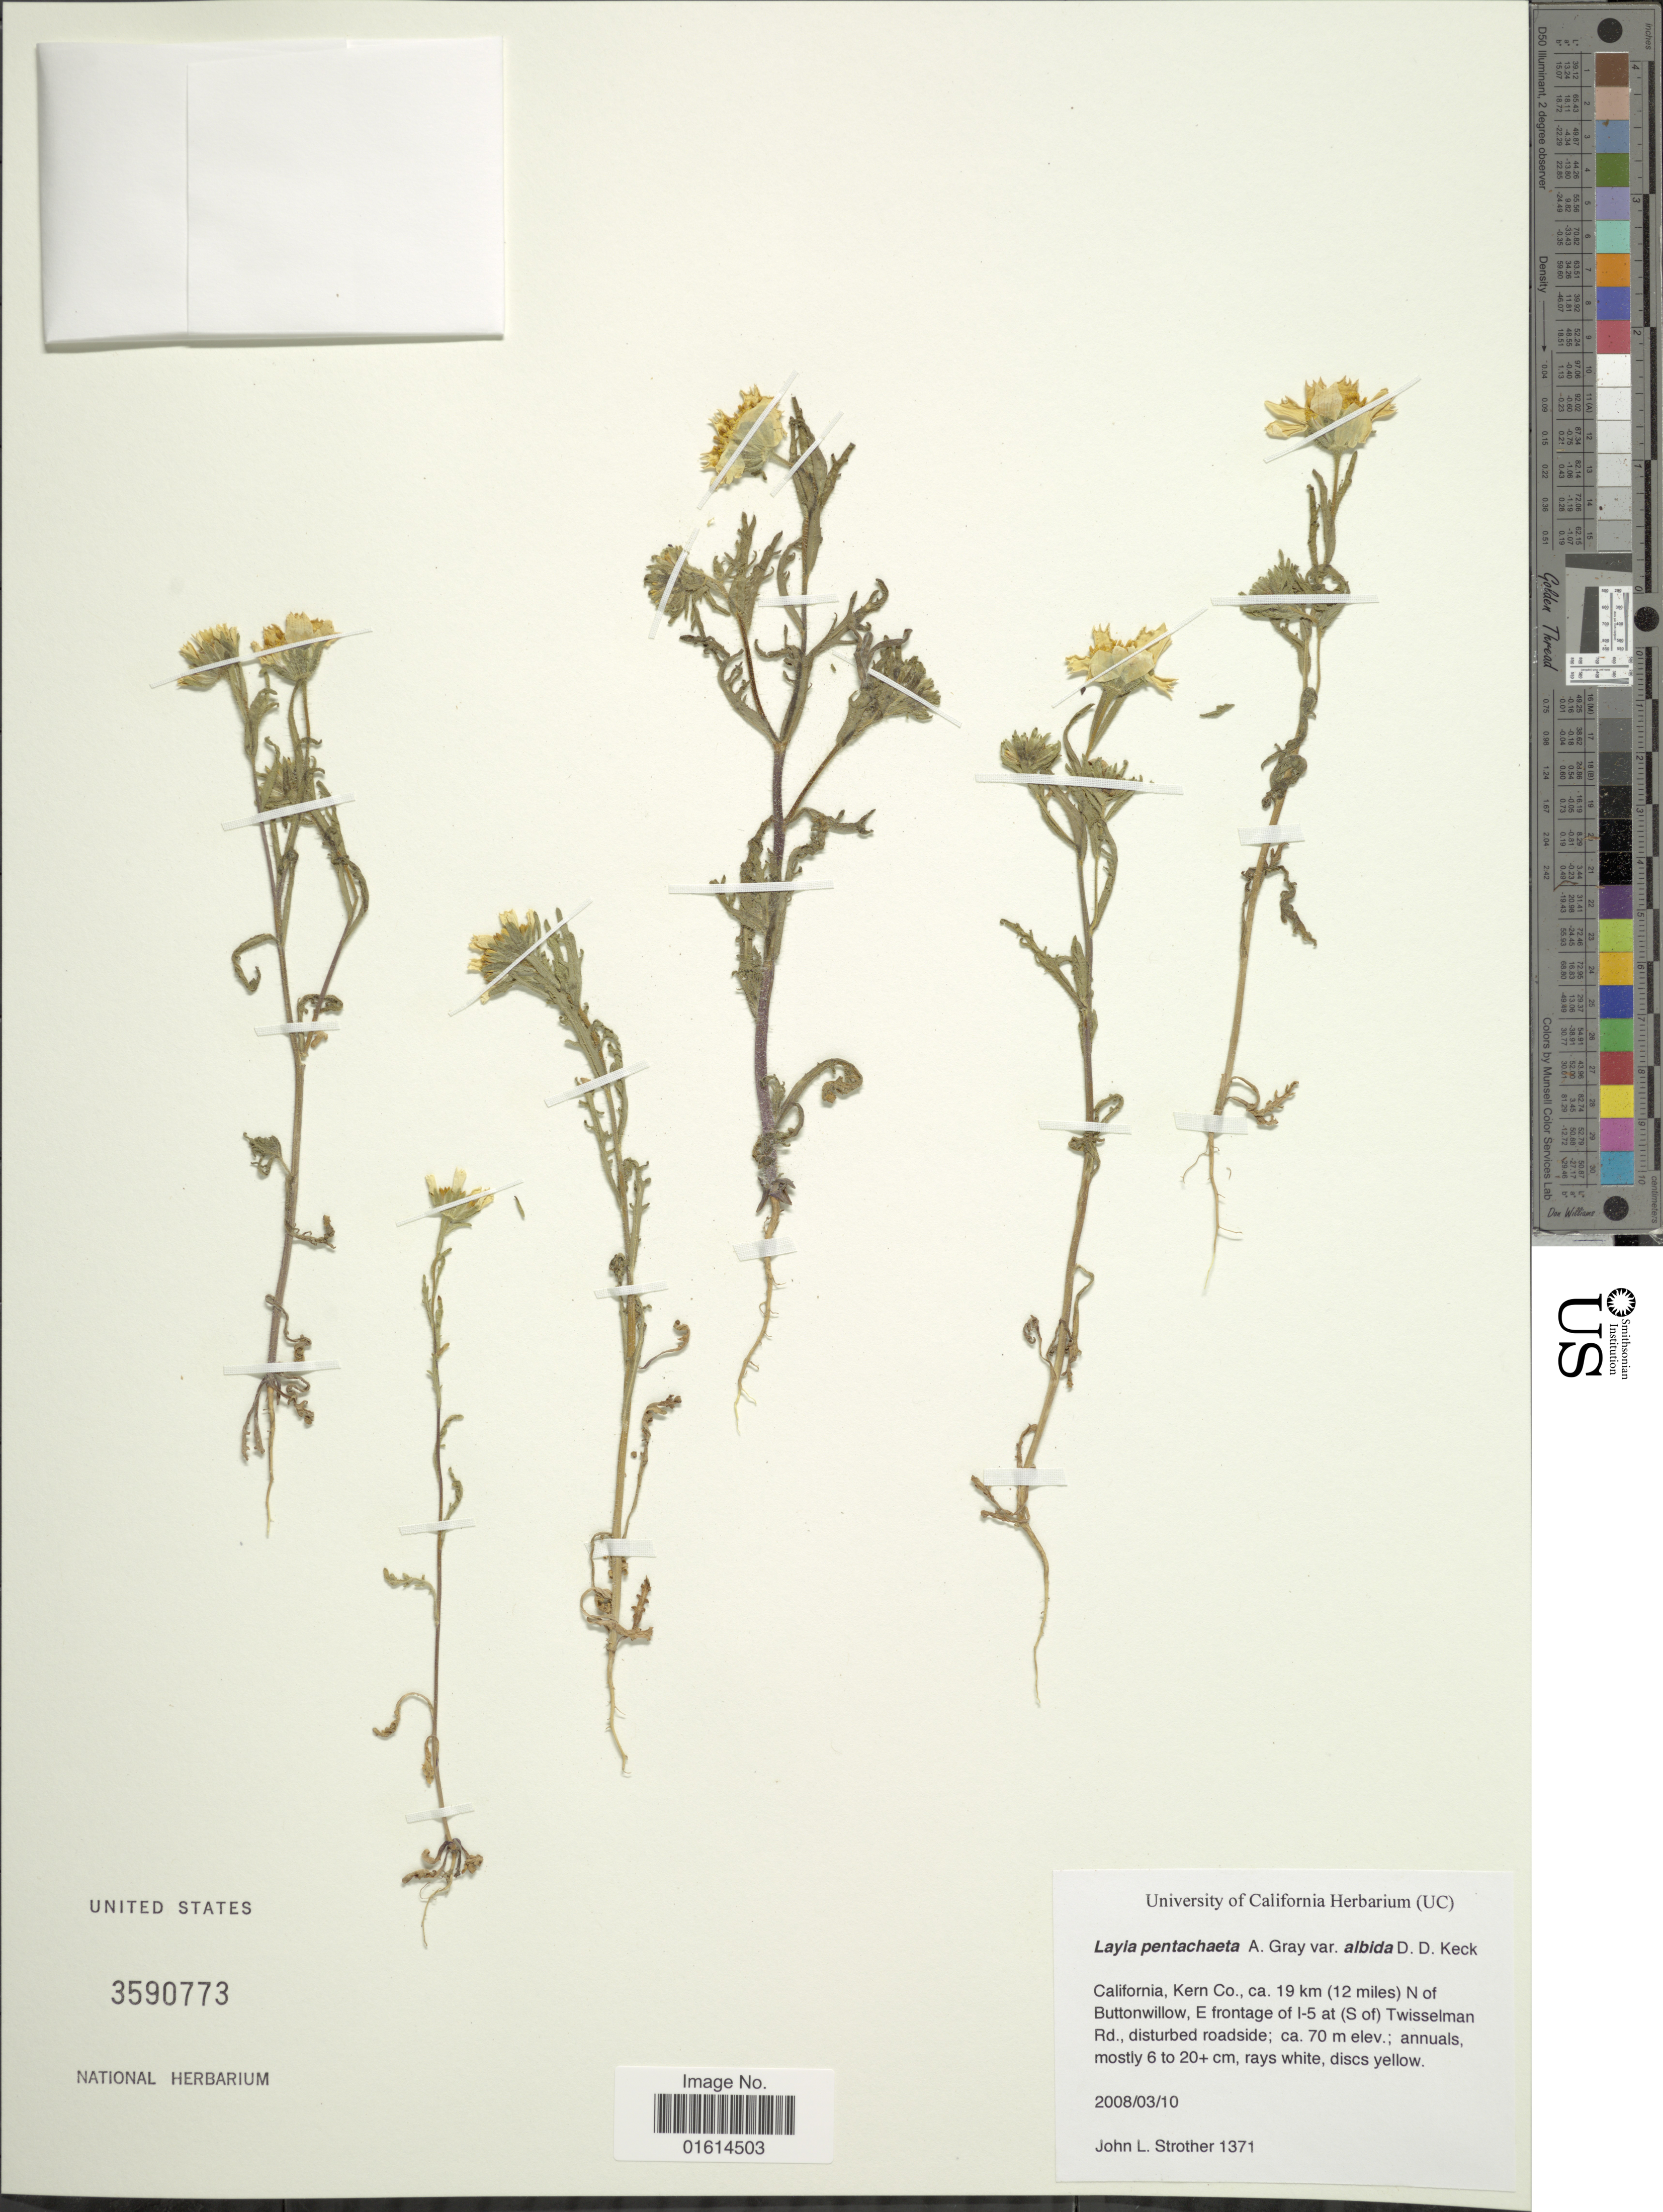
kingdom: Plantae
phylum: Tracheophyta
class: Magnoliopsida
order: Asterales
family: Asteraceae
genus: Layia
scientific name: Layia pentachaeta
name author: A. Gray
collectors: J. L. Strother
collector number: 1371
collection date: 2008-10-03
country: United States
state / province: California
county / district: Kern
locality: California, Kern Co., ca 19 km (12 miles) N of Buttonwillow, E frontage of 1-5 at (S of) Twisselman Rd.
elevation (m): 70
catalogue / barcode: US 3590773